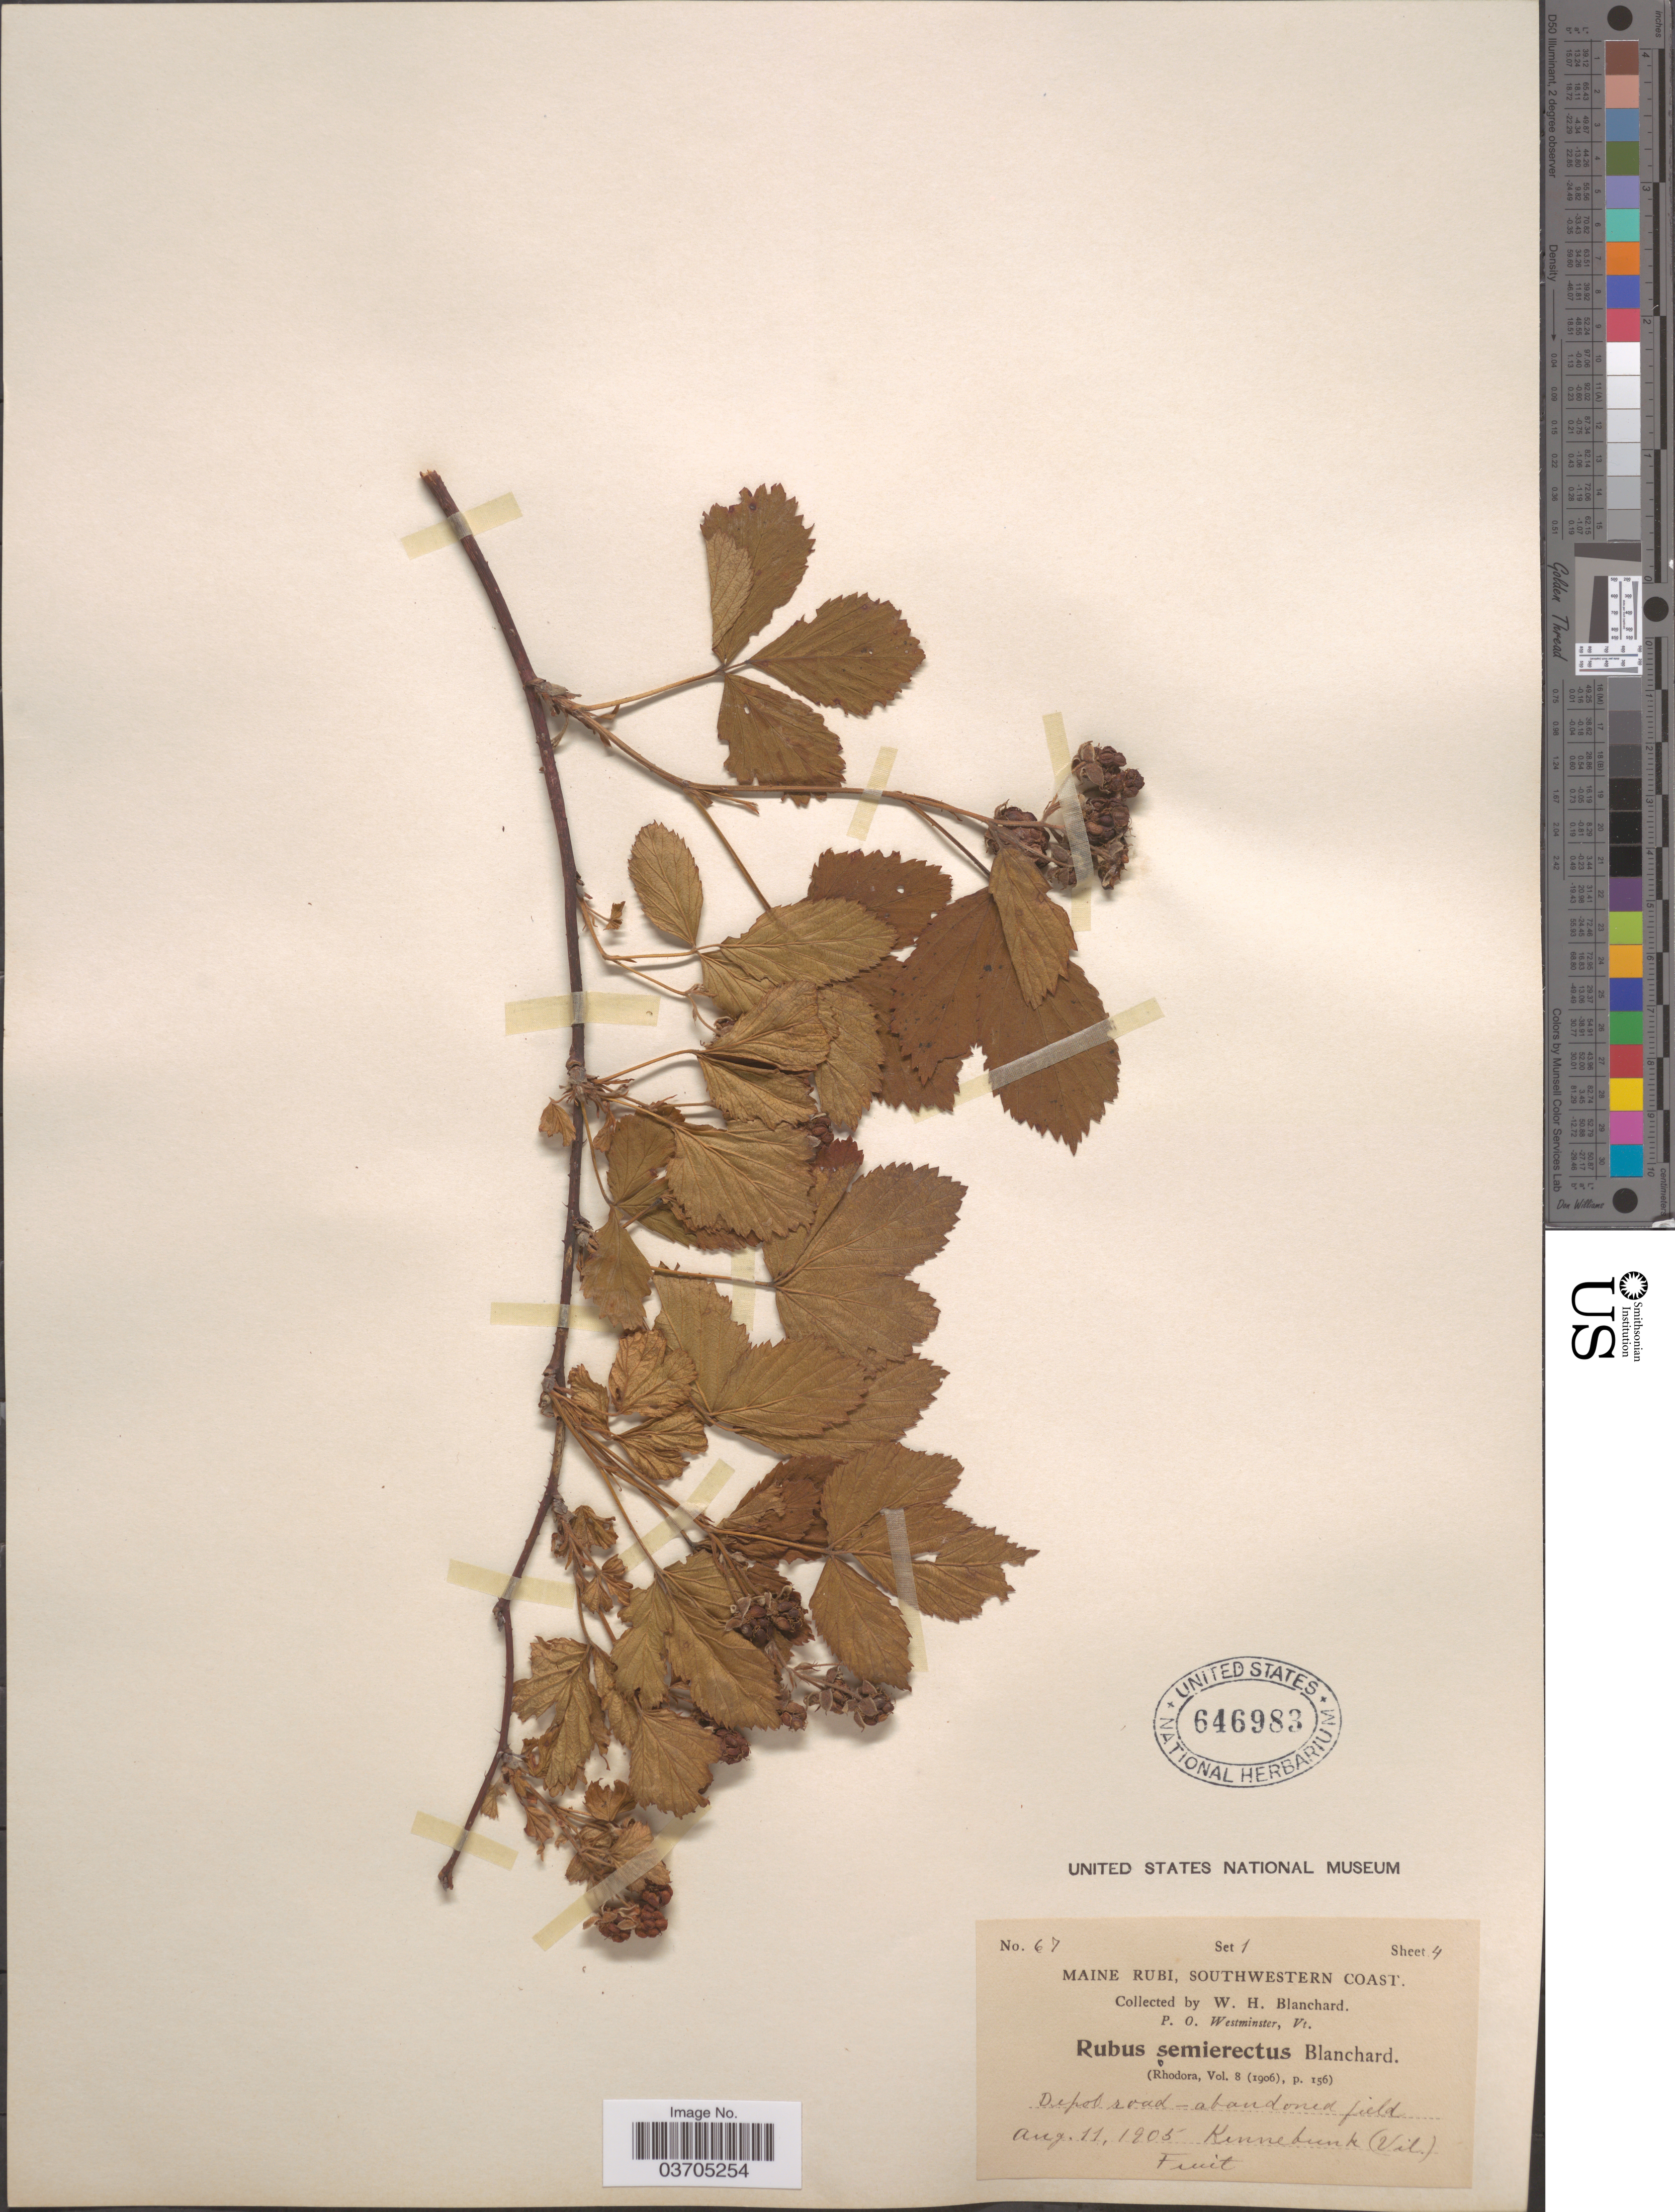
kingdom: Plantae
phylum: Tracheophyta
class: Magnoliopsida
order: Rosales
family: Rosaceae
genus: Rubus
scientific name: Rubus semierectus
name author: Blanch.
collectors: W. H. Blanchard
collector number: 67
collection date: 1905-08-11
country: United States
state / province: Maine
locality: Maine Rubi, Southwestern Coast. Depot road - abandoned field. Kennebunk (Vil.)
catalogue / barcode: US 646983